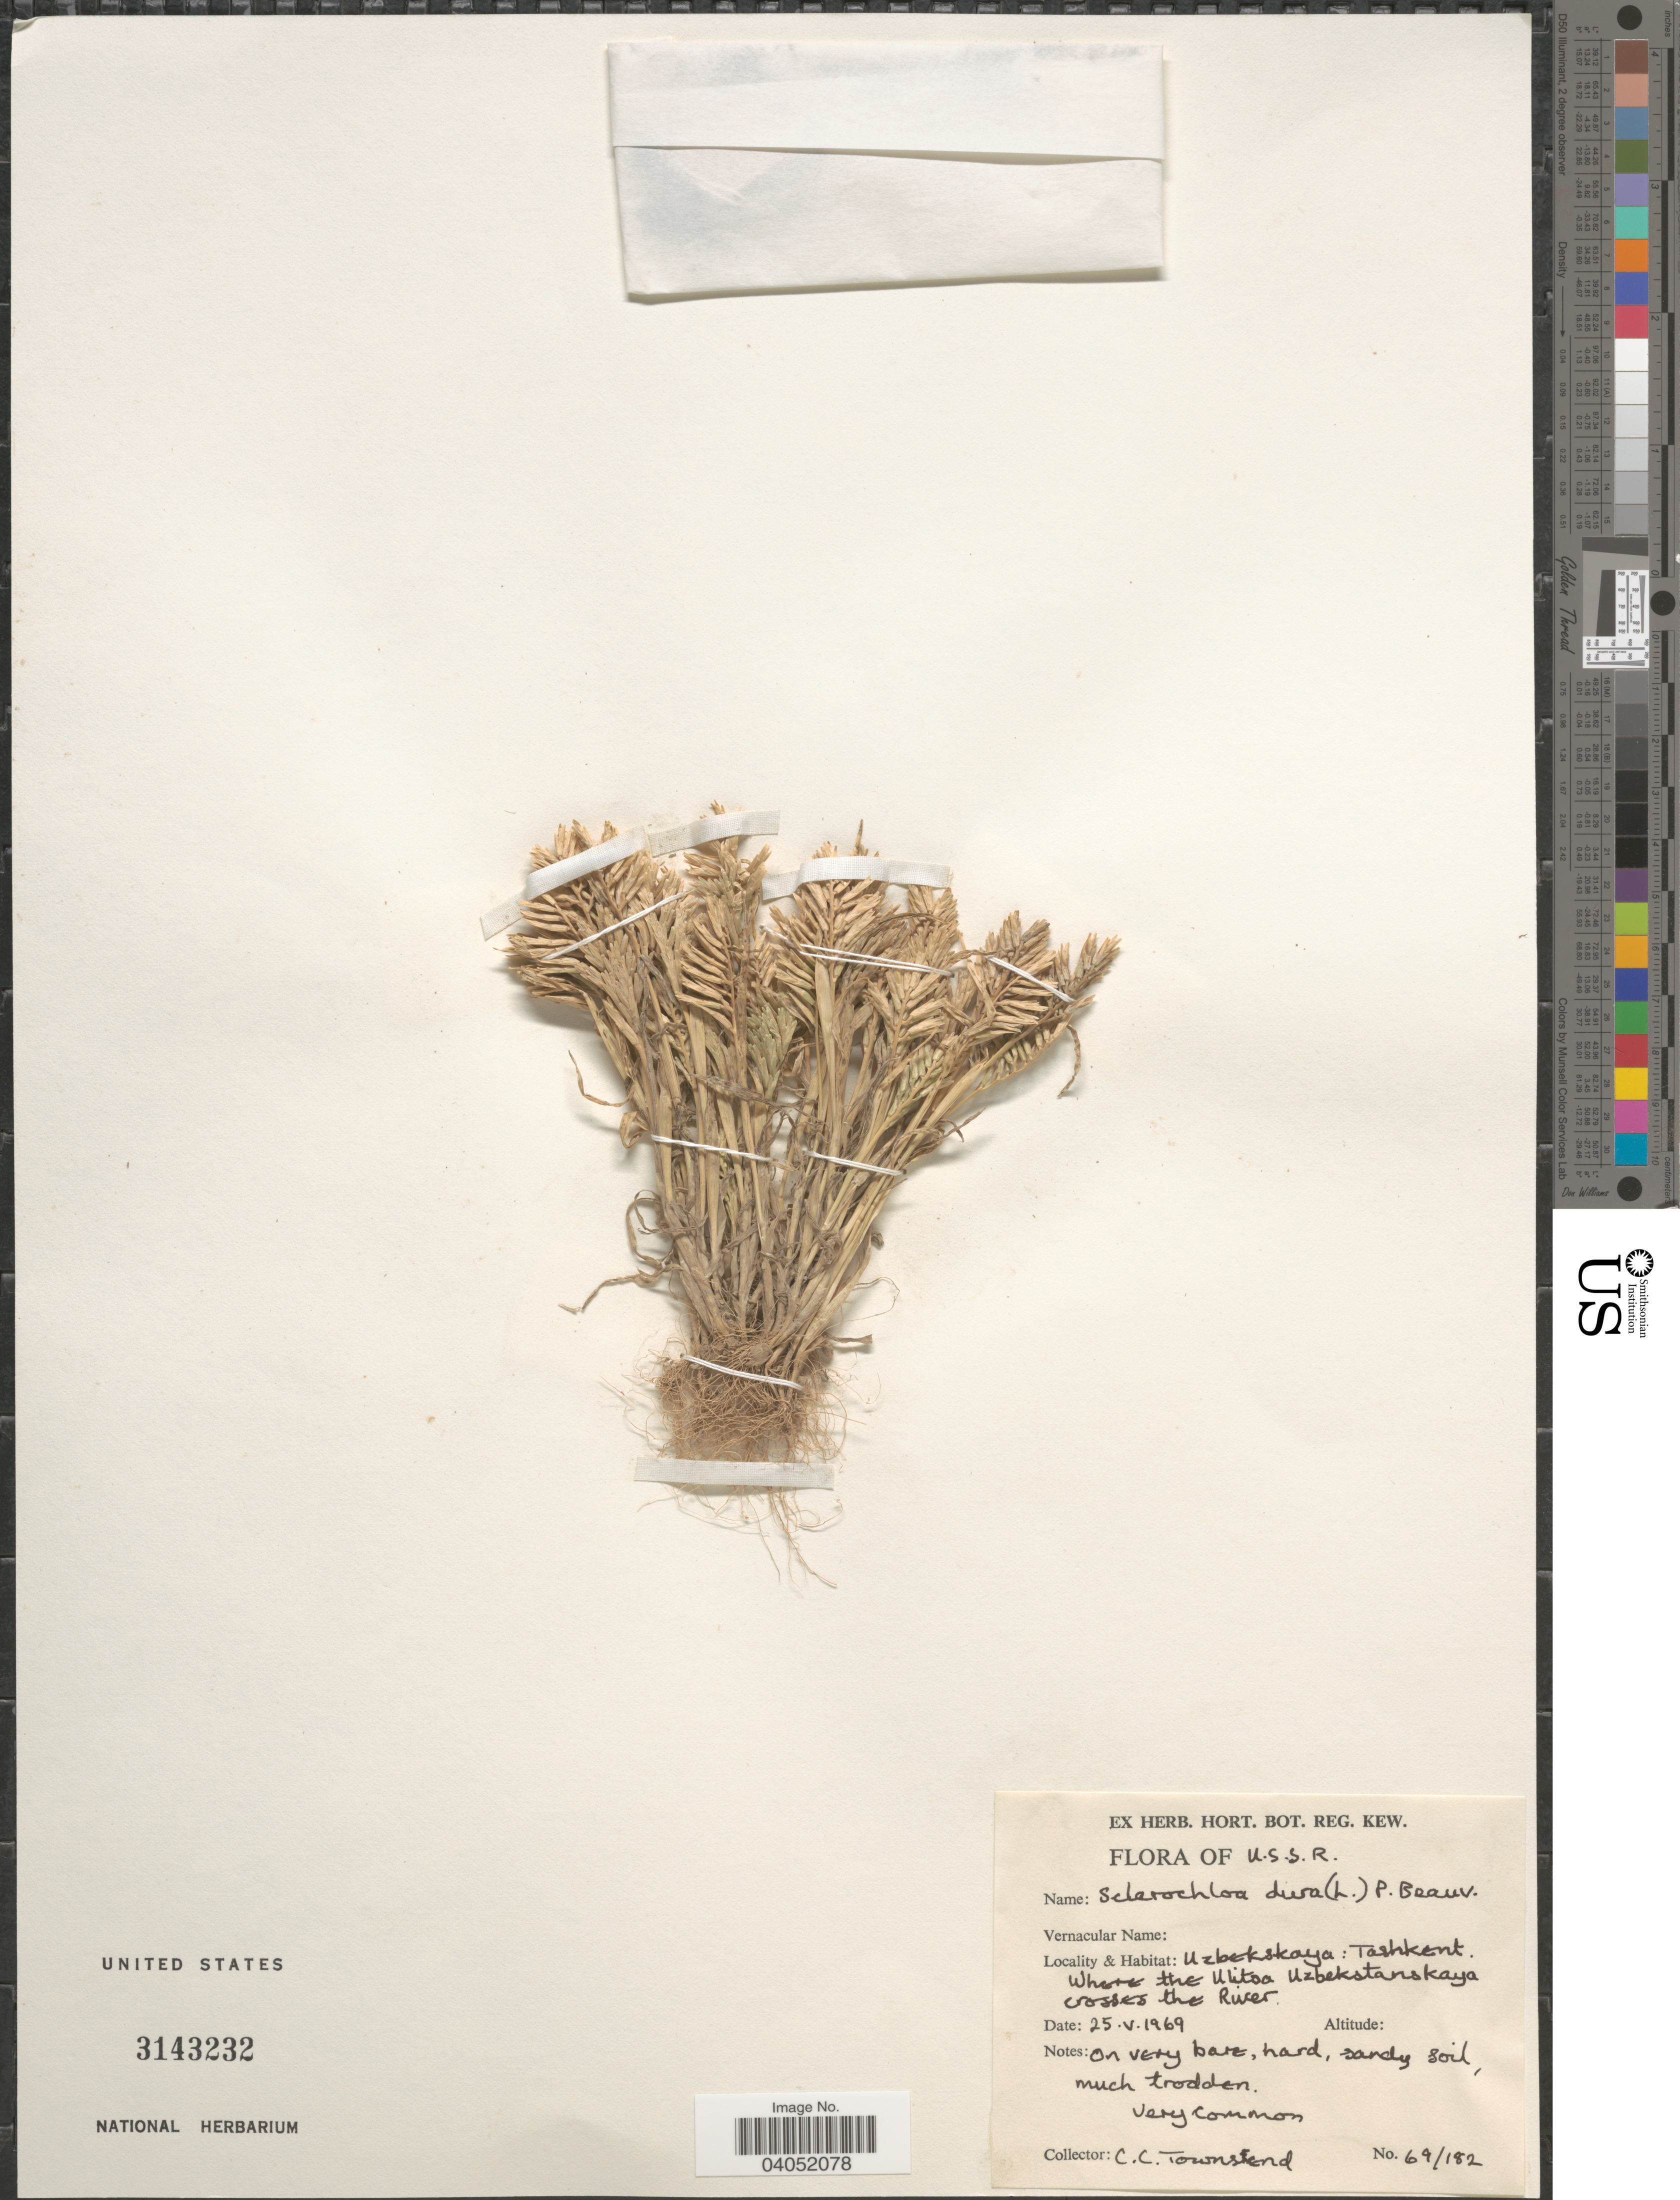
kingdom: Plantae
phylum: Tracheophyta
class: Liliopsida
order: Poales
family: Poaceae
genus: Sclerochloa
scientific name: Sclerochloa dura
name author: (L.) P. Beauv.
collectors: C. C. Townsend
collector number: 69/182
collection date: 1969-05-25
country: Uzbekistan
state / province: Toshkent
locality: U.S.S.R. Uzbekskaya: Tashkent. Where the Ulitoa Uzbekstanskaya crosse the River.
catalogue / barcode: US 3143232